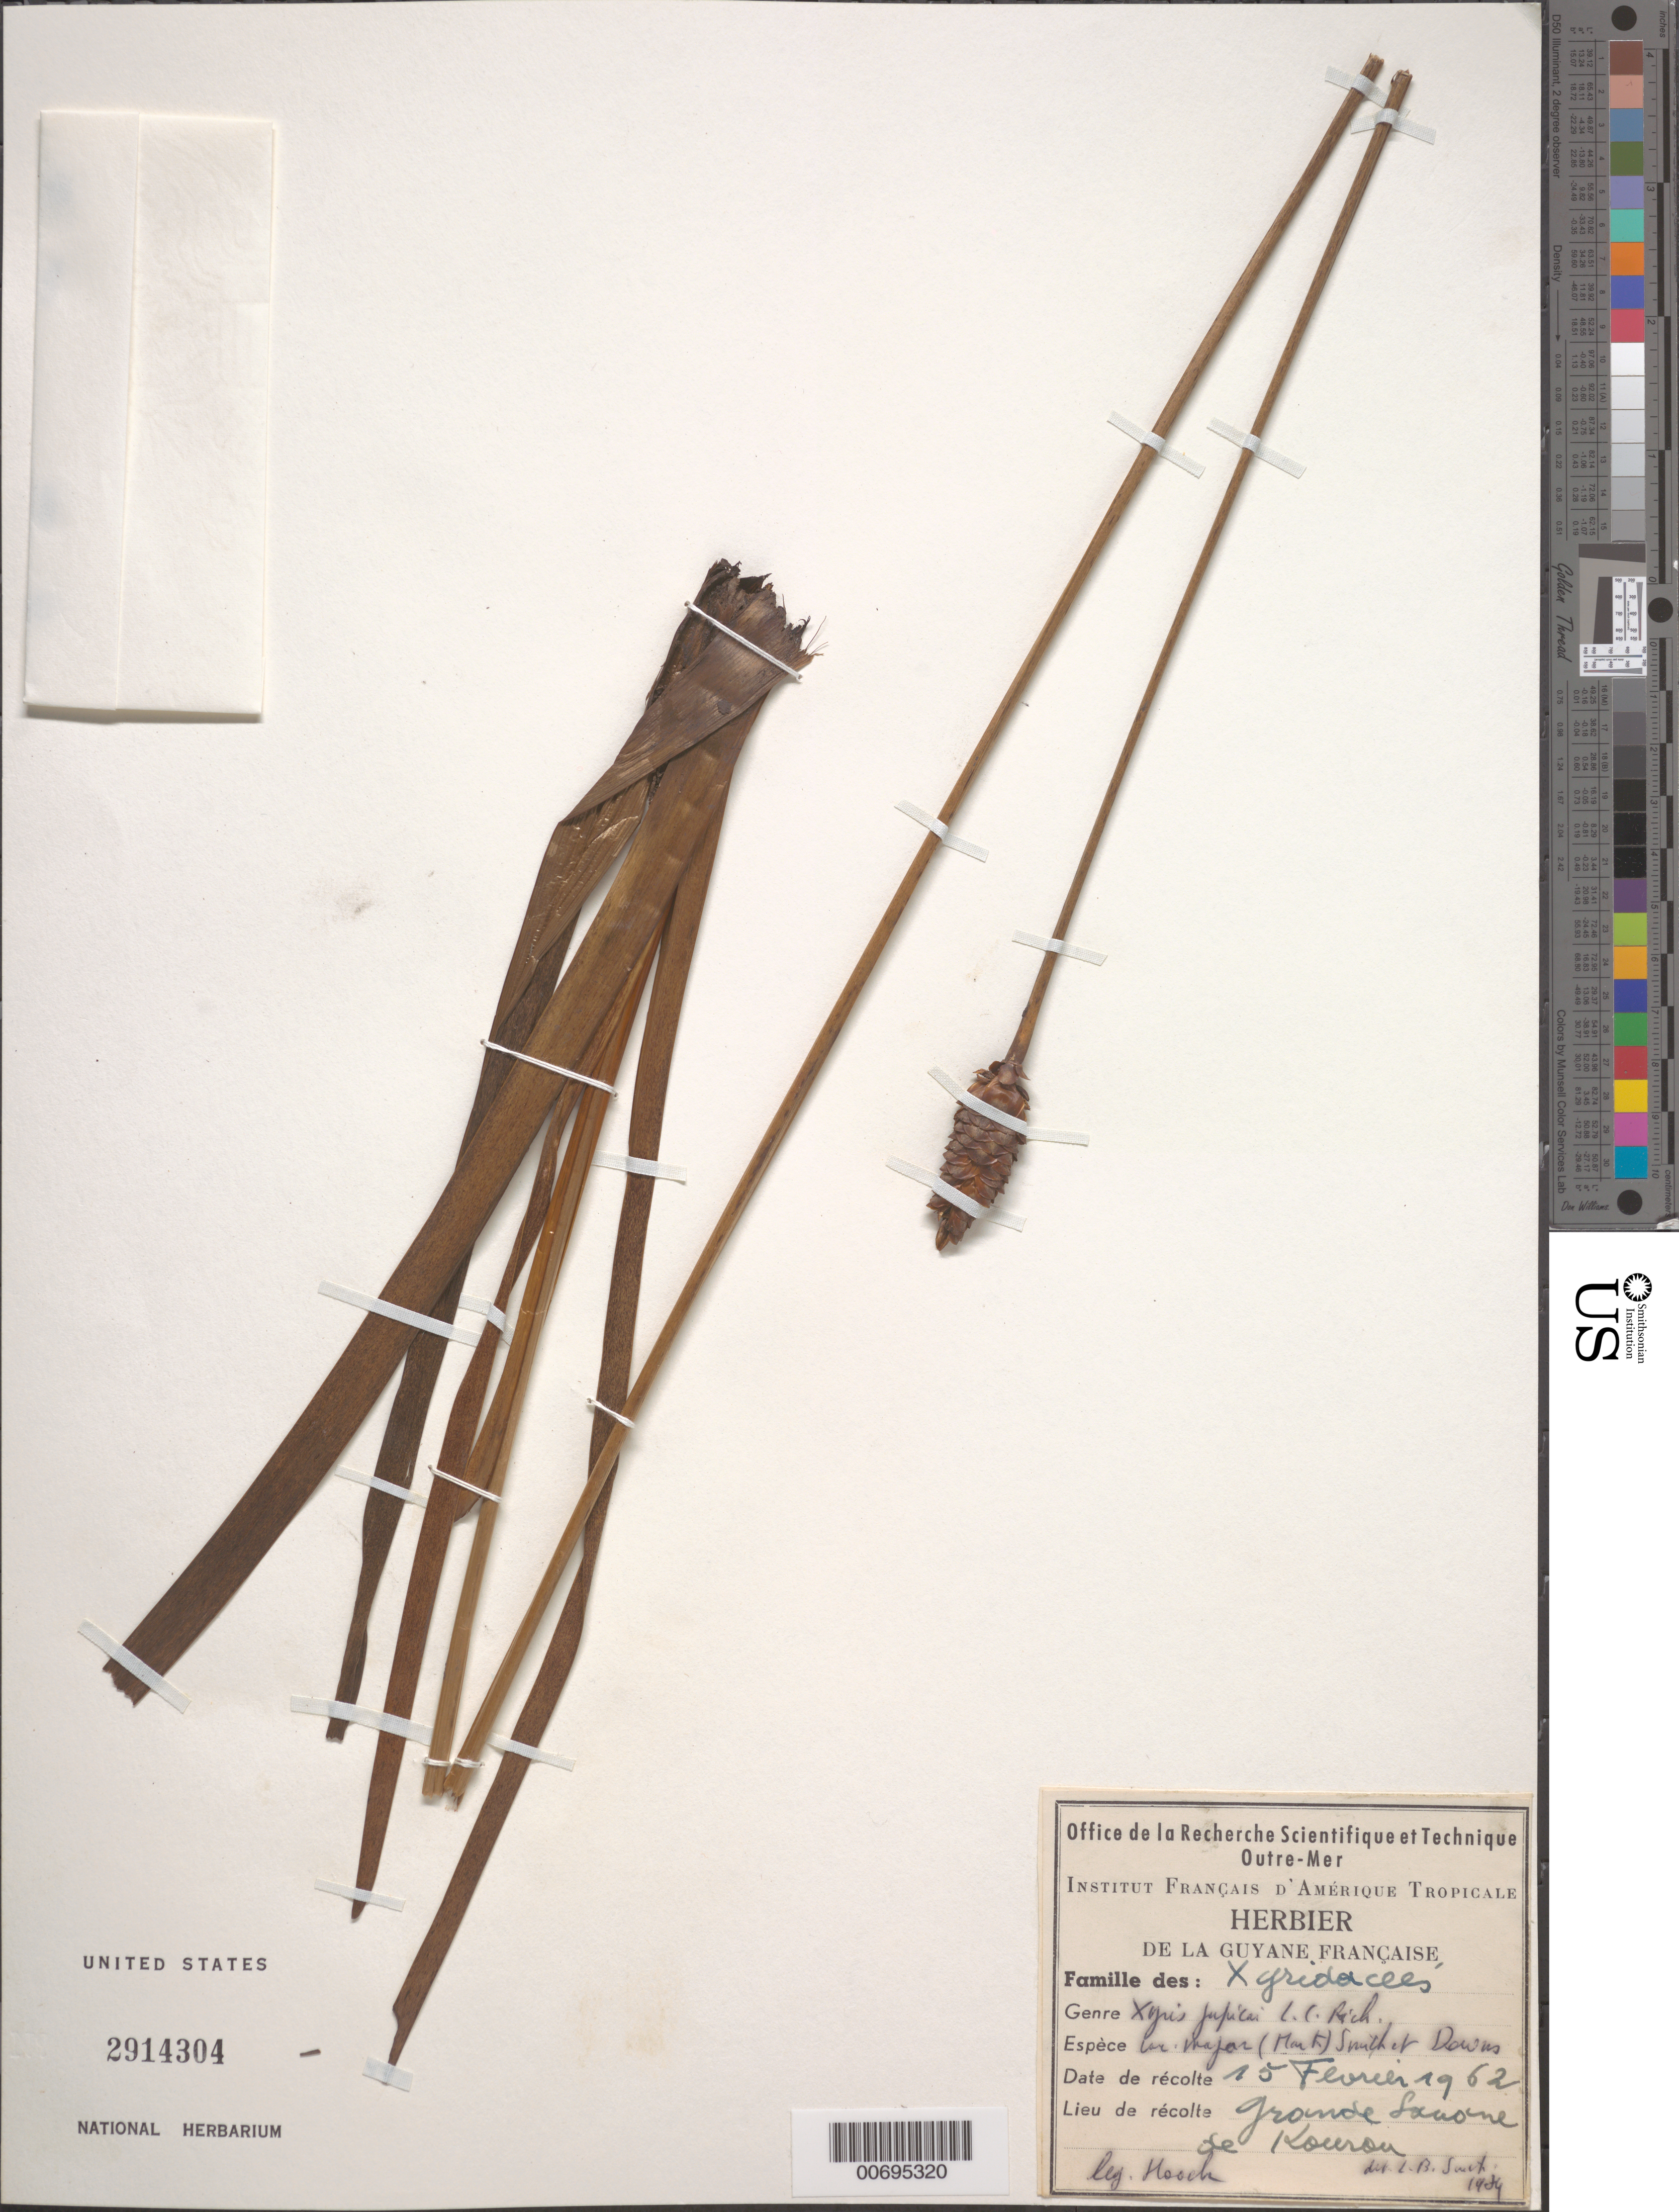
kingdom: Plantae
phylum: Tracheophyta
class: Liliopsida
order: Poales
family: Xyridaceae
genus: Xyris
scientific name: Xyris jupicai var. major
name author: (Mart.) L.B. Sm.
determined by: Smith, Lyman B., (US), NMNH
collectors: J. Hoock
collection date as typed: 15-Feb-62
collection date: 1962-02-15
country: French Guiana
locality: Kourou, Lomone de Possoura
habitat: Ground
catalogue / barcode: US 2914304